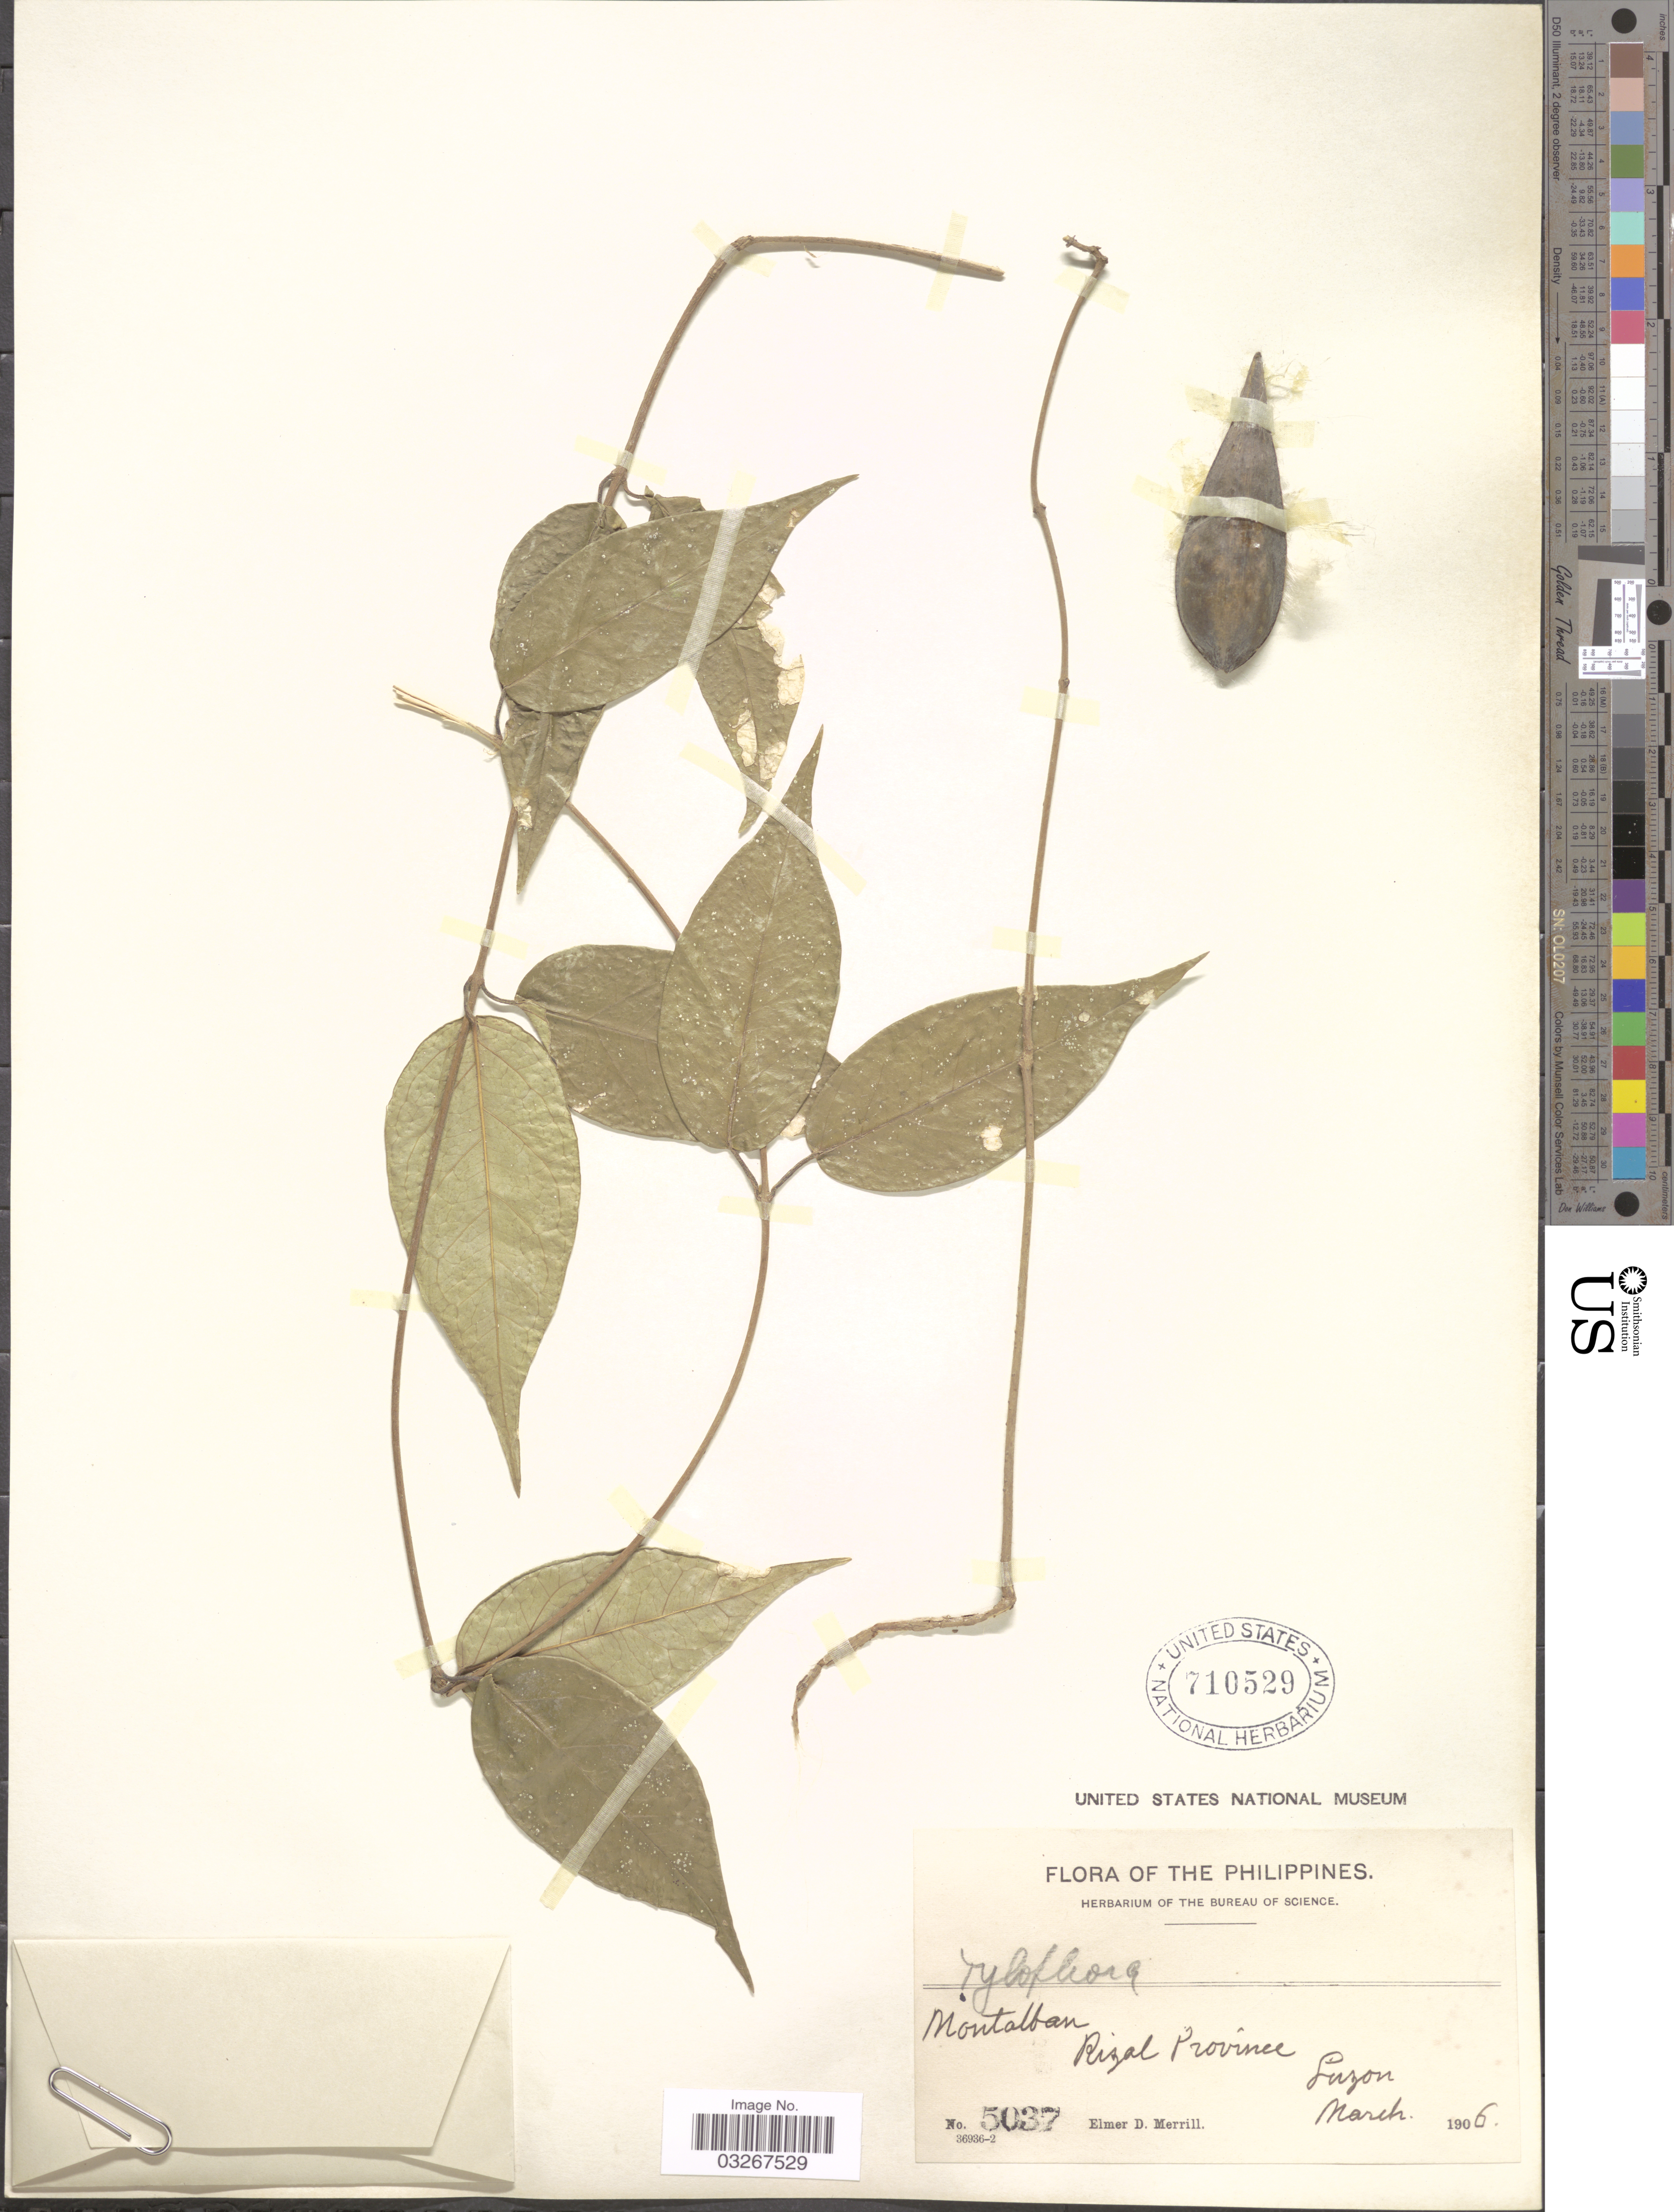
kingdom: Plantae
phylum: Tracheophyta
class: Magnoliopsida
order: Gentianales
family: Apocynaceae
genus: Tylophora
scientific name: Tylophora sp.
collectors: E. D. Merrill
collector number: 5037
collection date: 1906-03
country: Philippines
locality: Montalban, Rizal Province, Luzon.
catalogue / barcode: US 710529